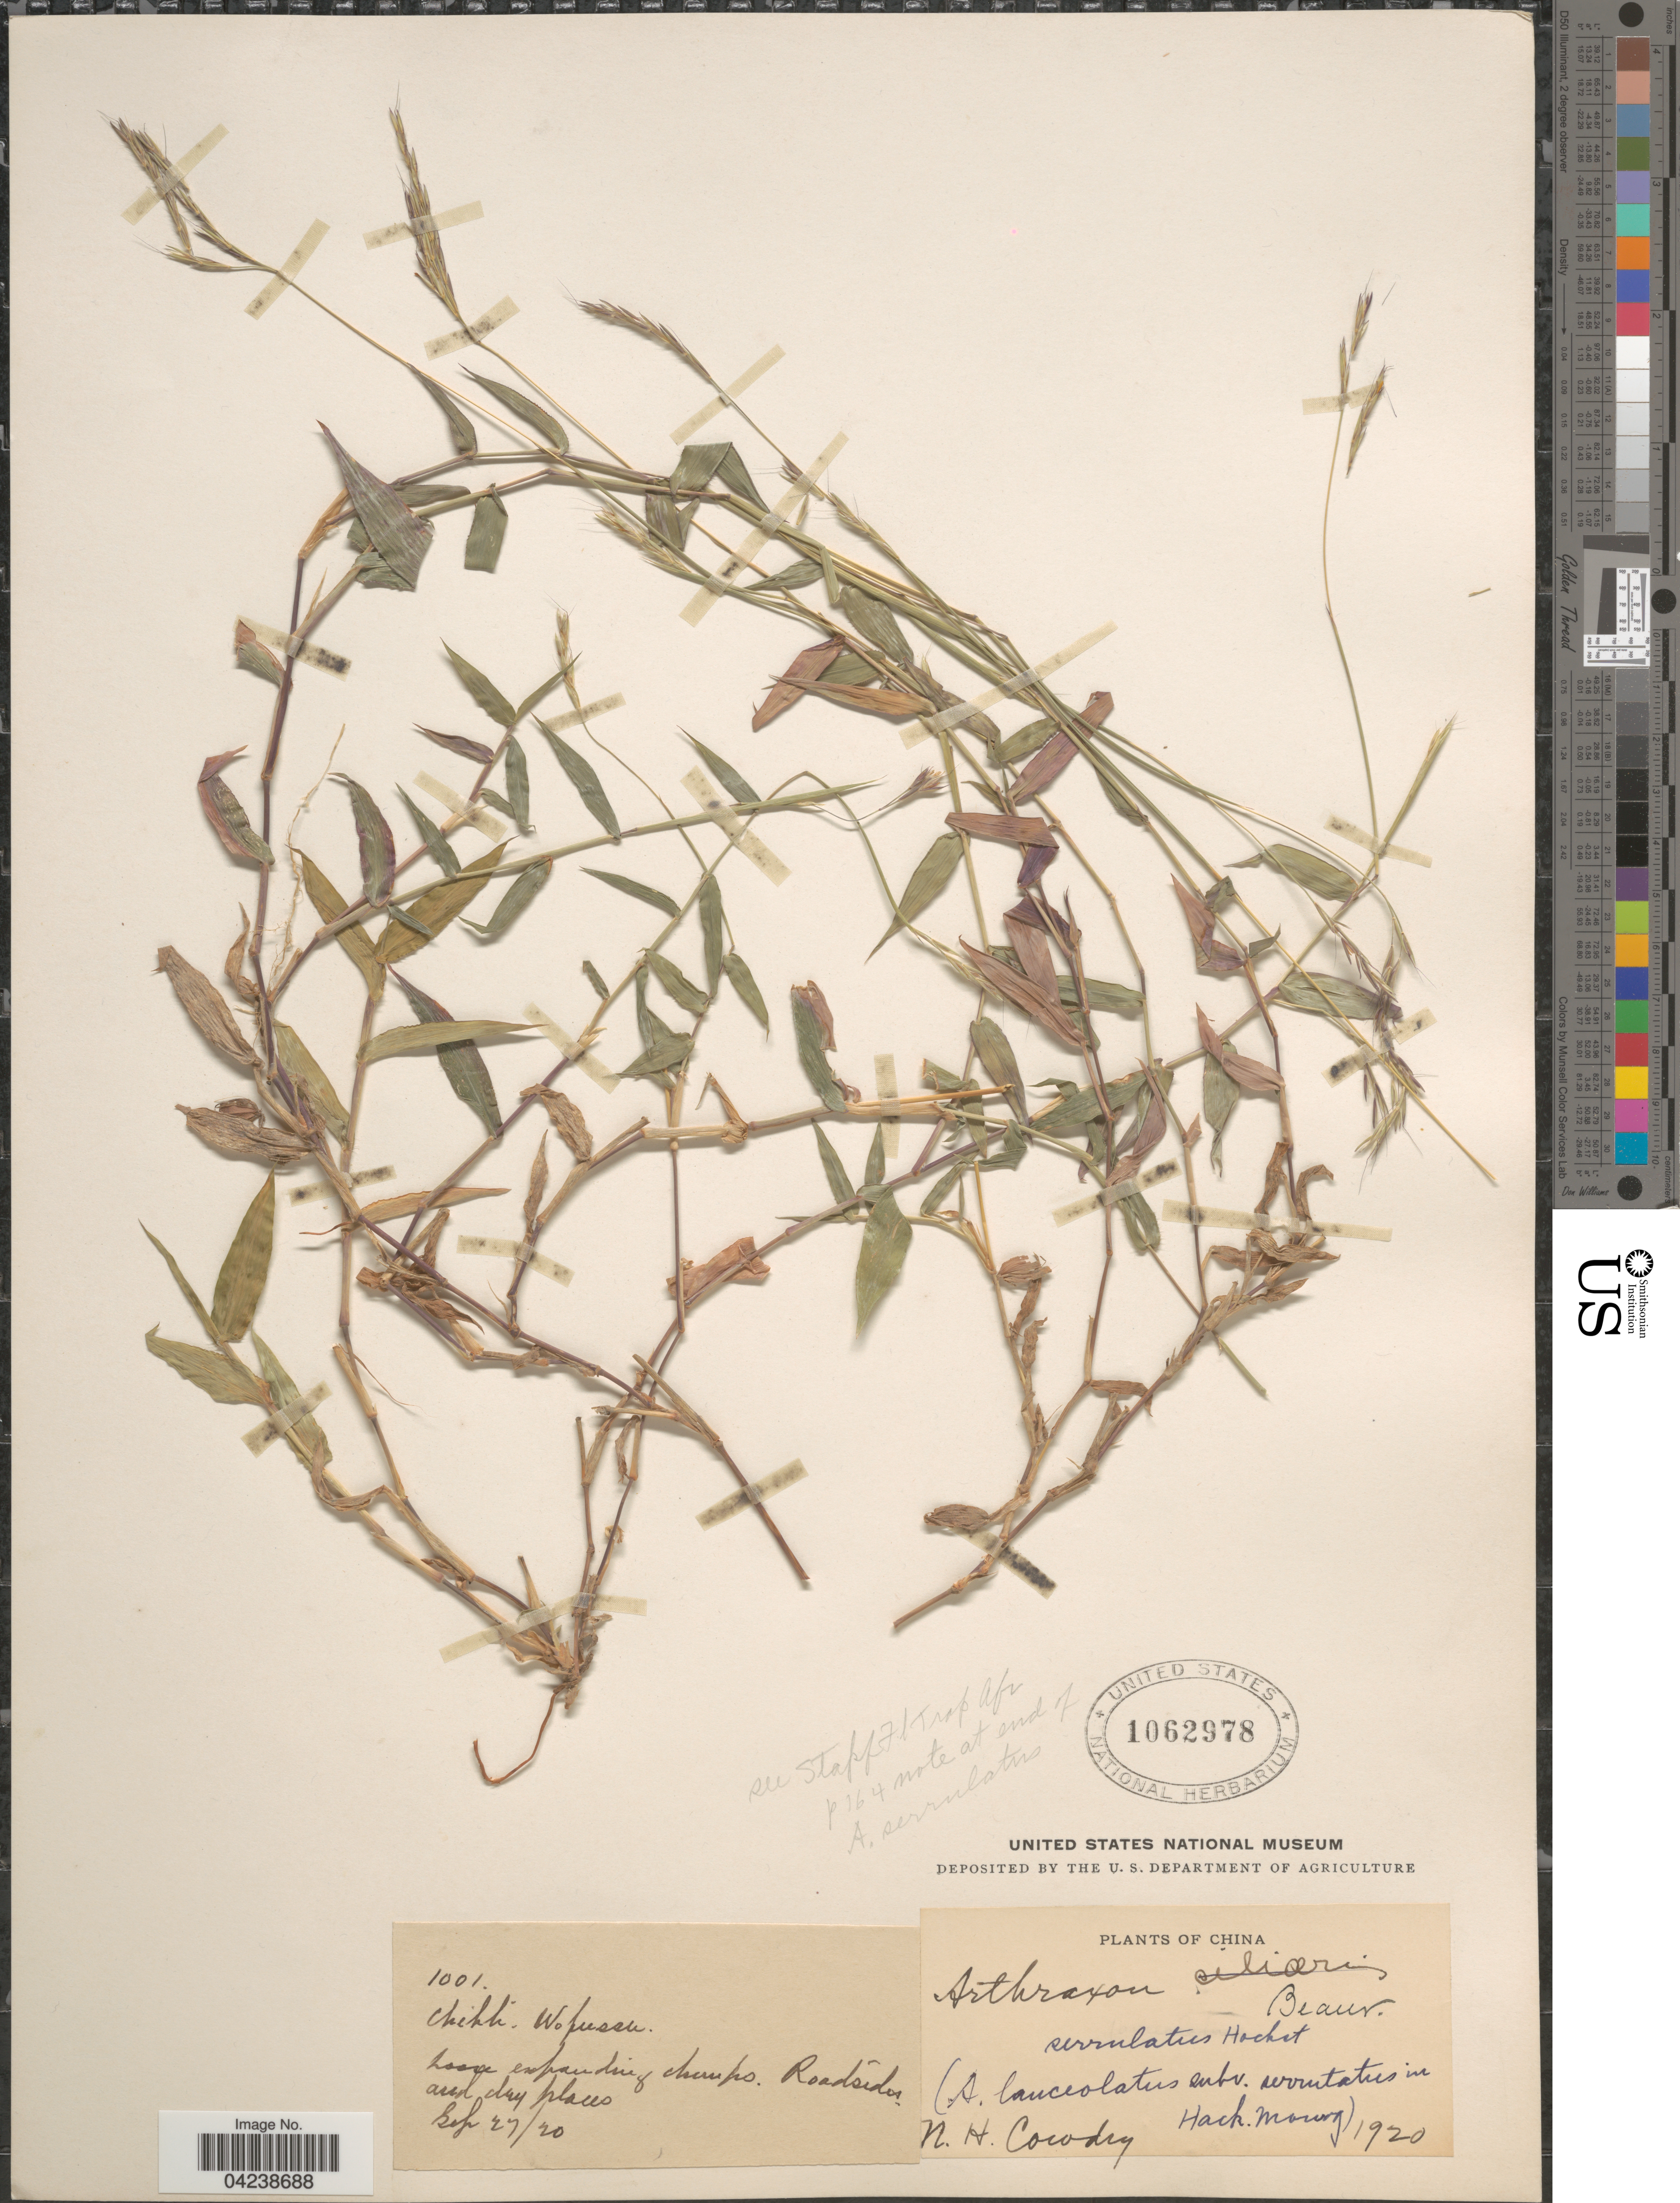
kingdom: Plantae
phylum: Tracheophyta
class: Liliopsida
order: Poales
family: Poaceae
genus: Arthraxon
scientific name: Arthraxon prionodes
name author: (Steud.) Dandy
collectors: N. H. Cowdry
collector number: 1001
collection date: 1920-09-27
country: China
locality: Chihli Wofussu.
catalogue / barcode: US 1062978